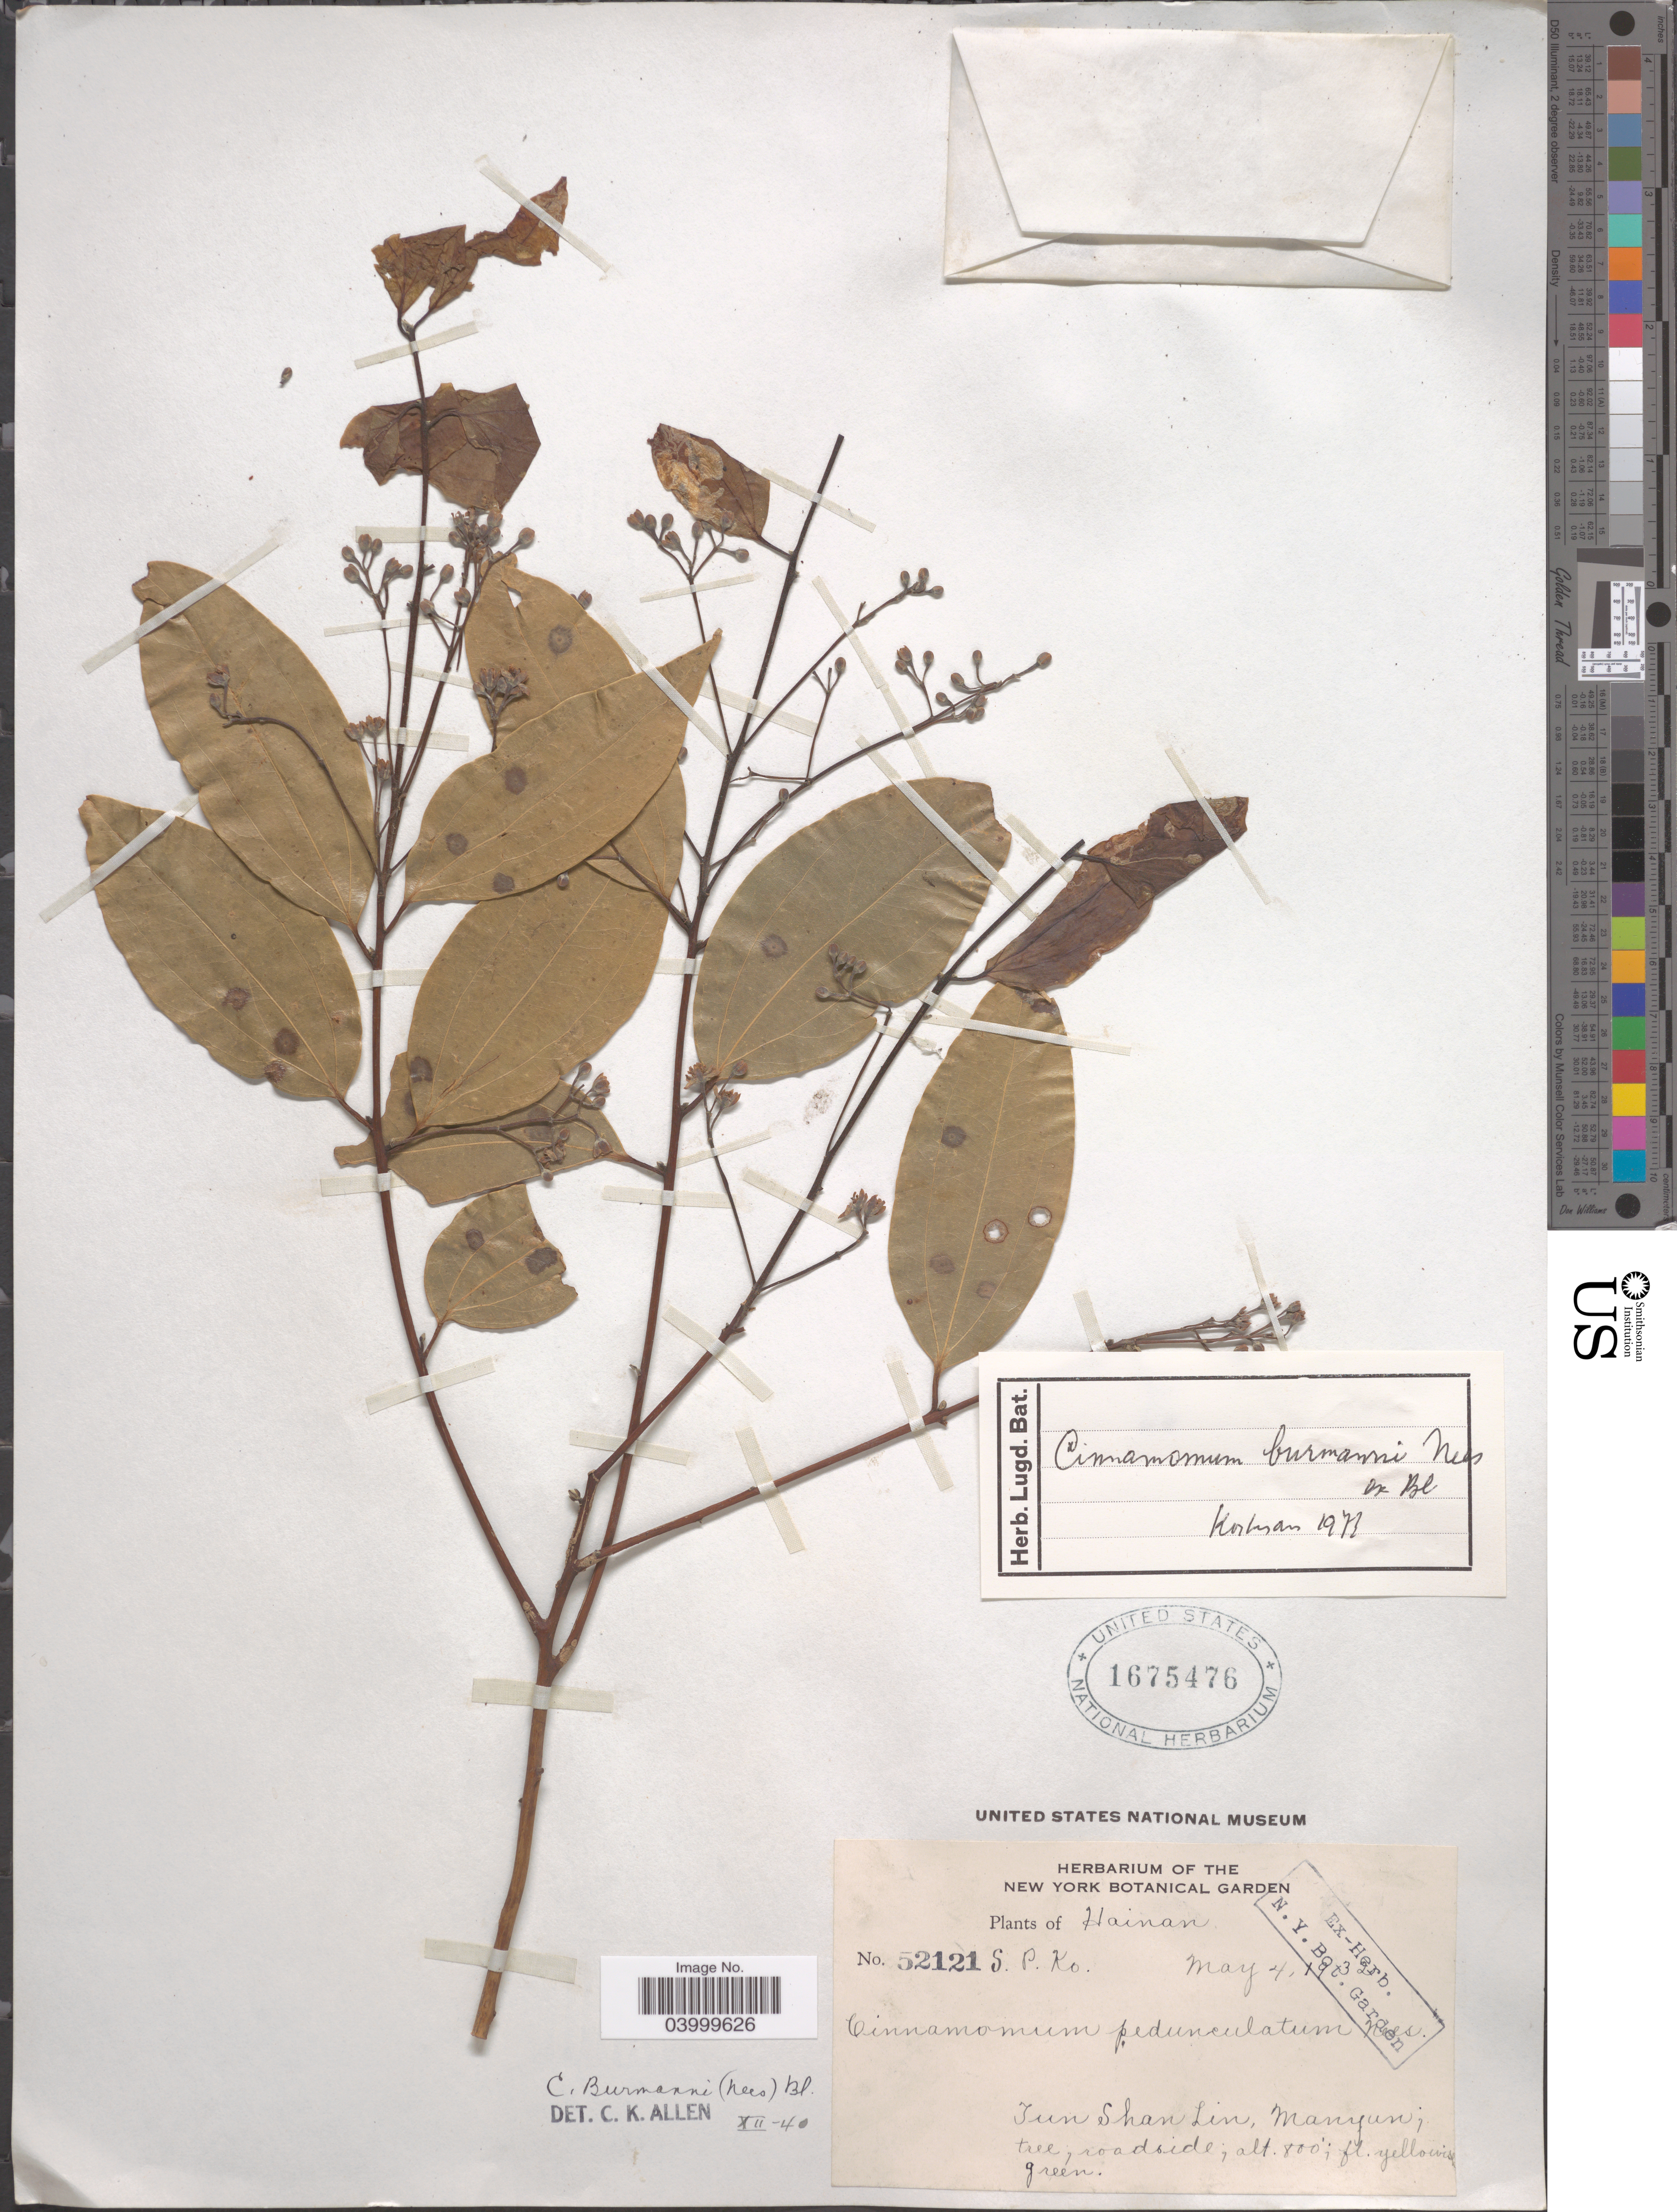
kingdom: Plantae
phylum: Tracheophyta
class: Magnoliopsida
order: Laurales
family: Lauraceae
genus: Cinnamomum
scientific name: Cinnamomum burmannii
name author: (Nees & T. Nees) Blume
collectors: S. P. Ko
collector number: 52121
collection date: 1932-05-04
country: China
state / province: Hainan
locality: Jun Shan Lin, Manyun.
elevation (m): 244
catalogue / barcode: US 1675476